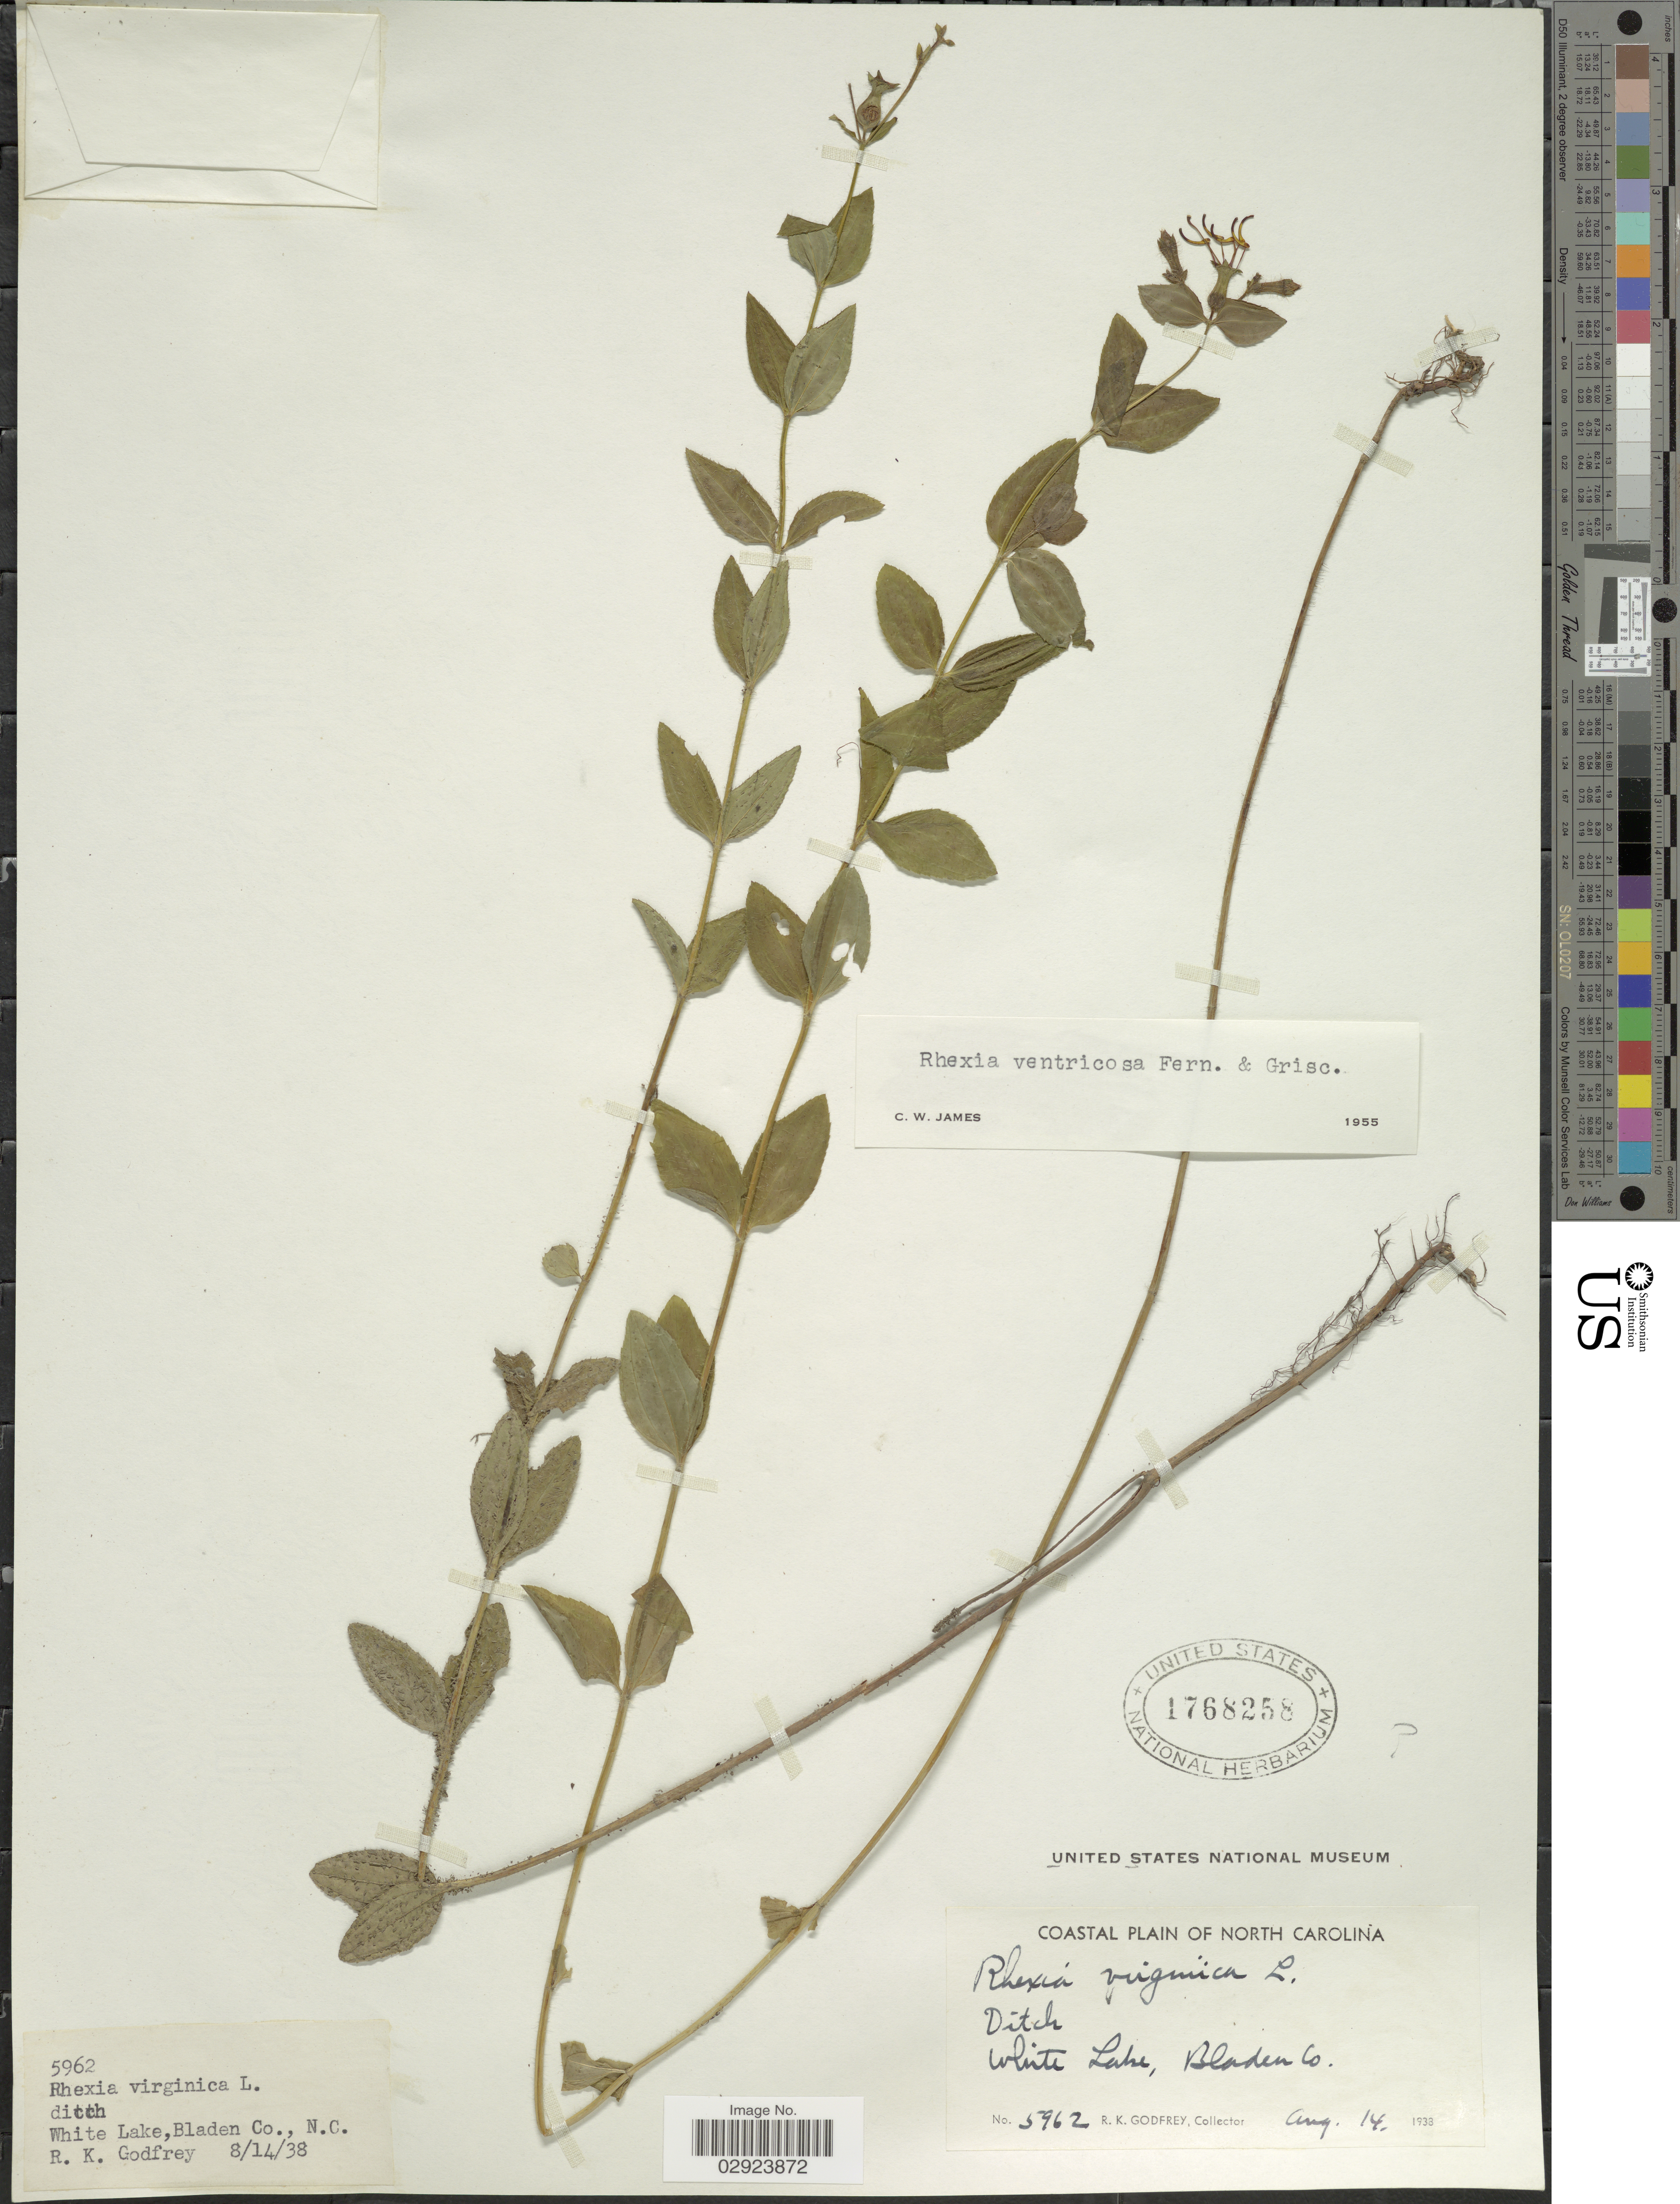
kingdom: Plantae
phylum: Tracheophyta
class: Magnoliopsida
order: Myrtales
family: Melastomataceae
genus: Rhexia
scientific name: Rhexia ventricosa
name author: Fernald & Griscom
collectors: R. K. Godfrey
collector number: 5962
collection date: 1938-08-14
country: United States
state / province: North Carolina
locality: Coastal plain of North Carolina. White Lake, Bladen Co., N.C.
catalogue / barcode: US 1768258